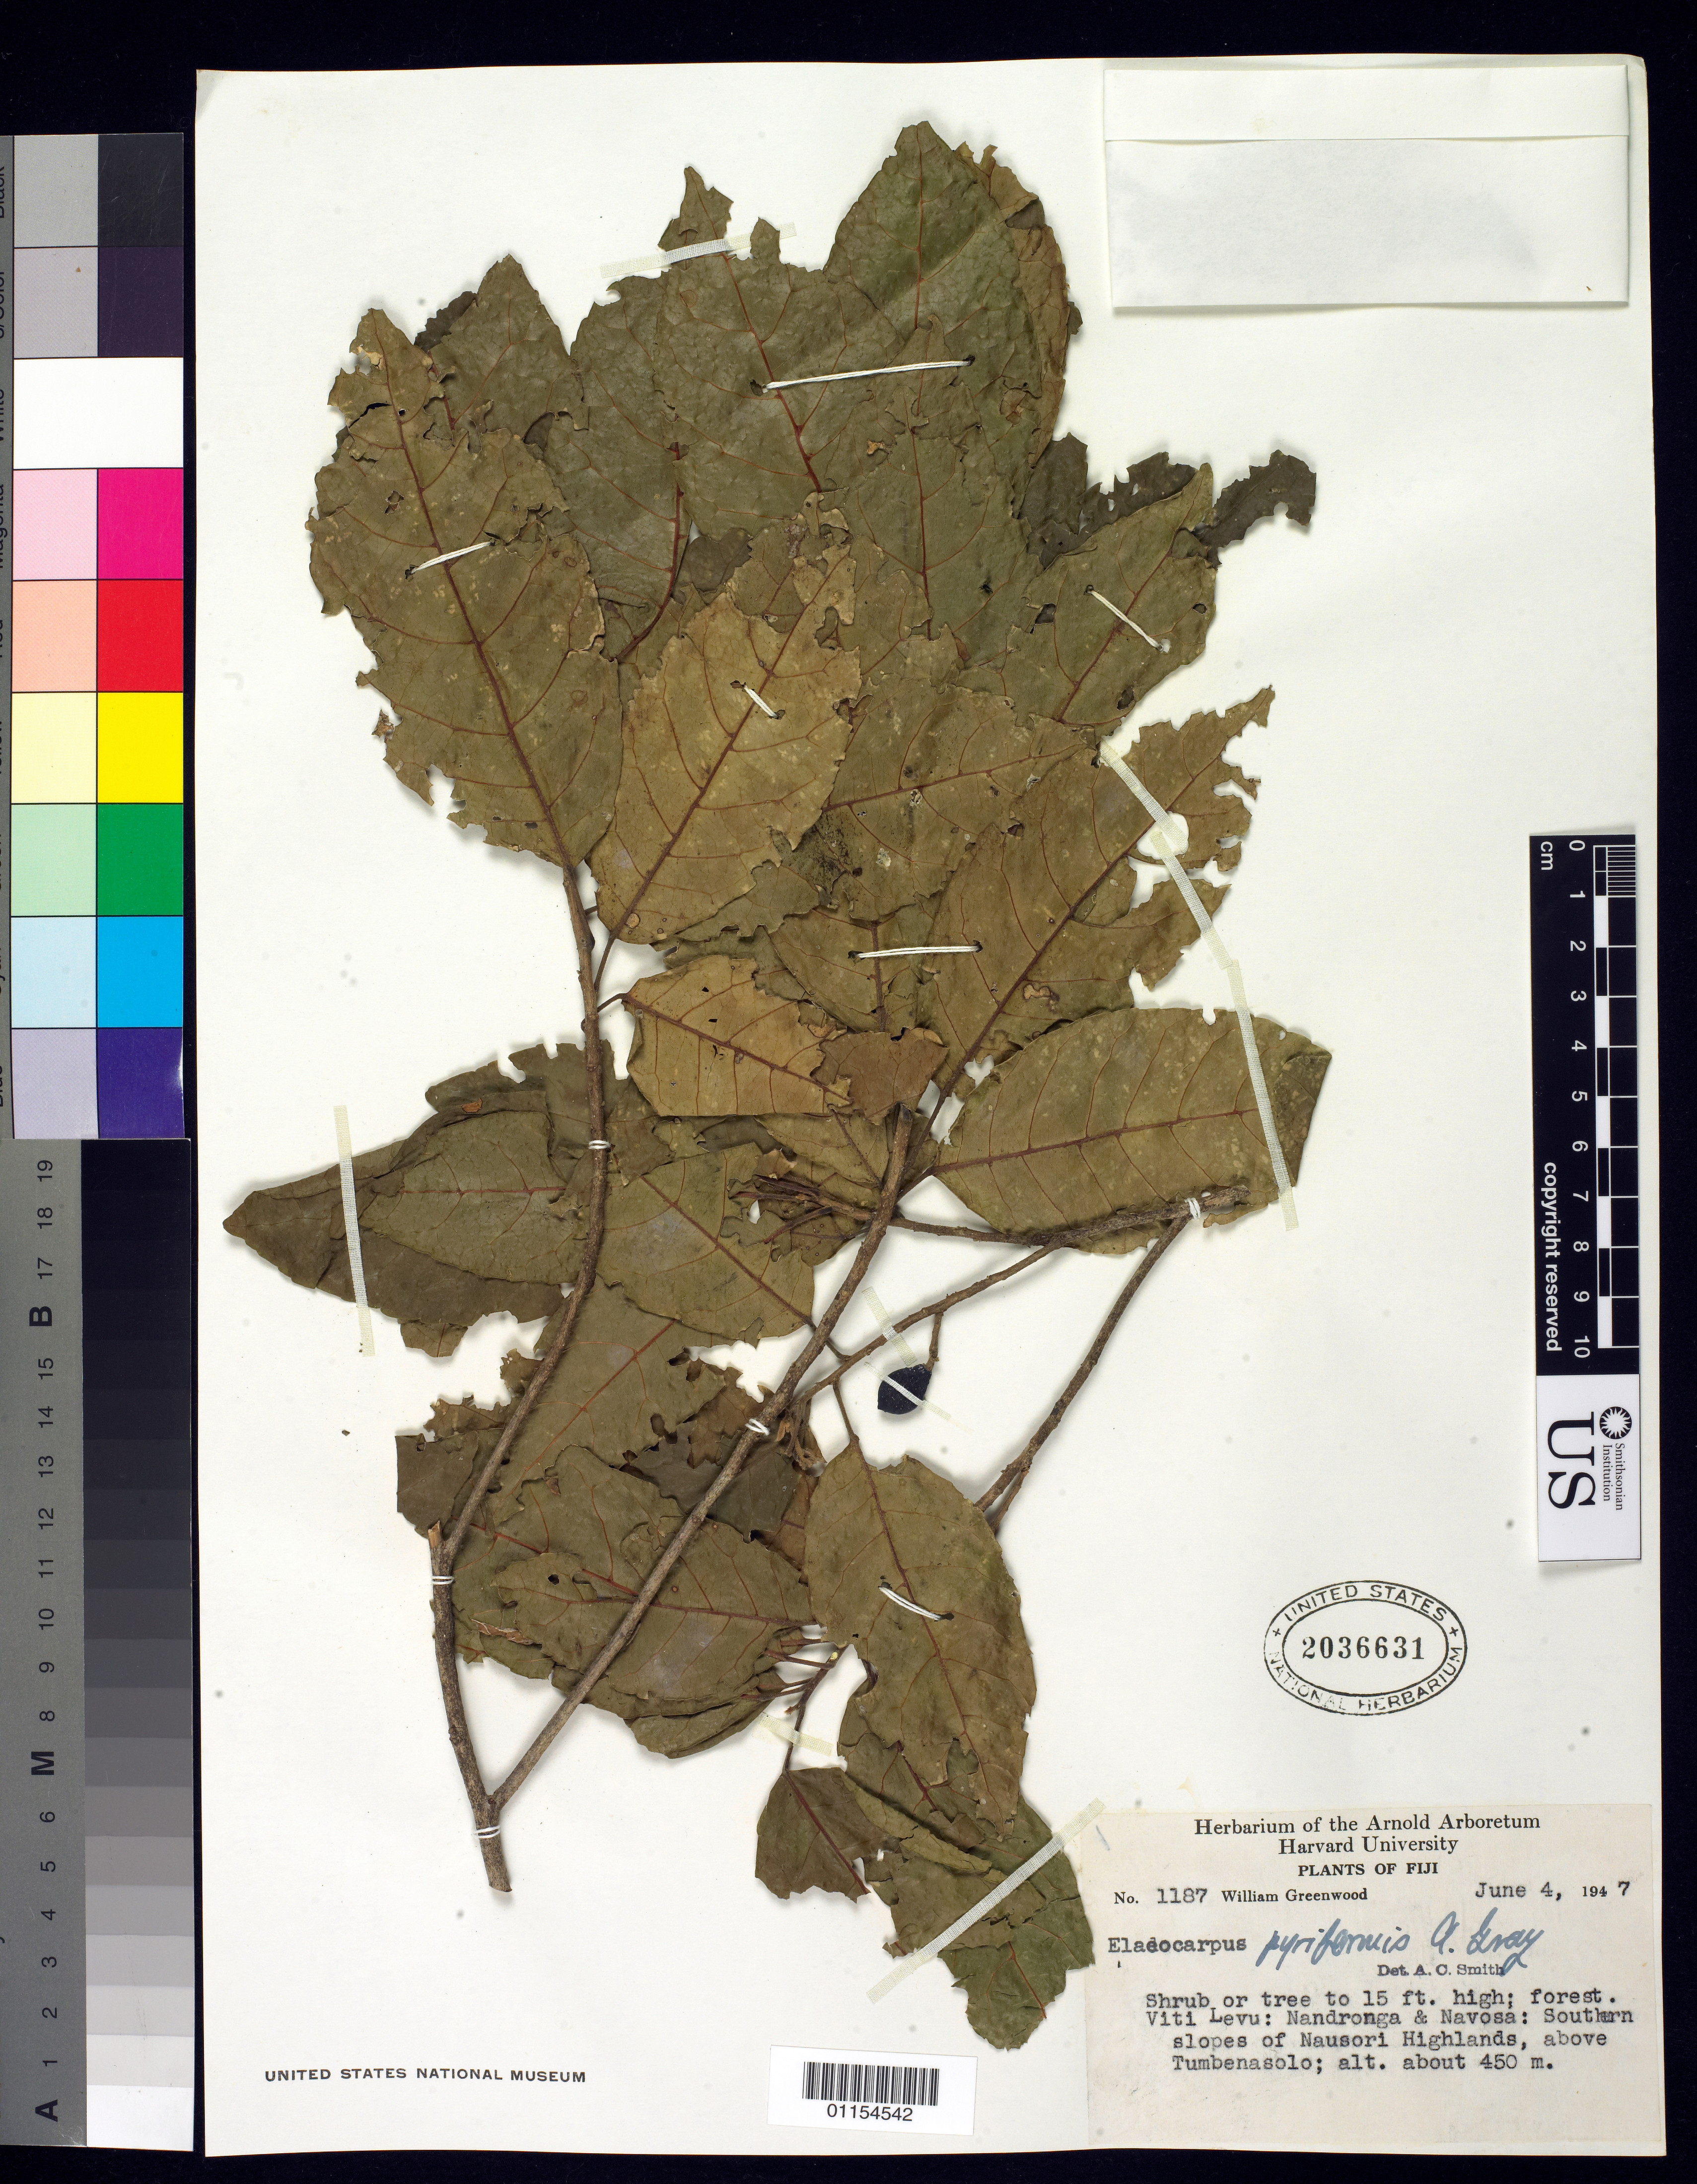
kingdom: Plantae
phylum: Tracheophyta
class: Magnoliopsida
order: Oxalidales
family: Elaeocarpaceae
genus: Elaeocarpus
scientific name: Elaeocarpus pyriformis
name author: A. Gray in Wilkes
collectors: W. Greenwood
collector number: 1187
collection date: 1947-06-04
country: Fiji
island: Viti Levu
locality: Nadroga & Navosa: Southern slopes of Nausori Highlands, above Tumbenasolo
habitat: forest.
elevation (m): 450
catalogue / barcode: US 2036631